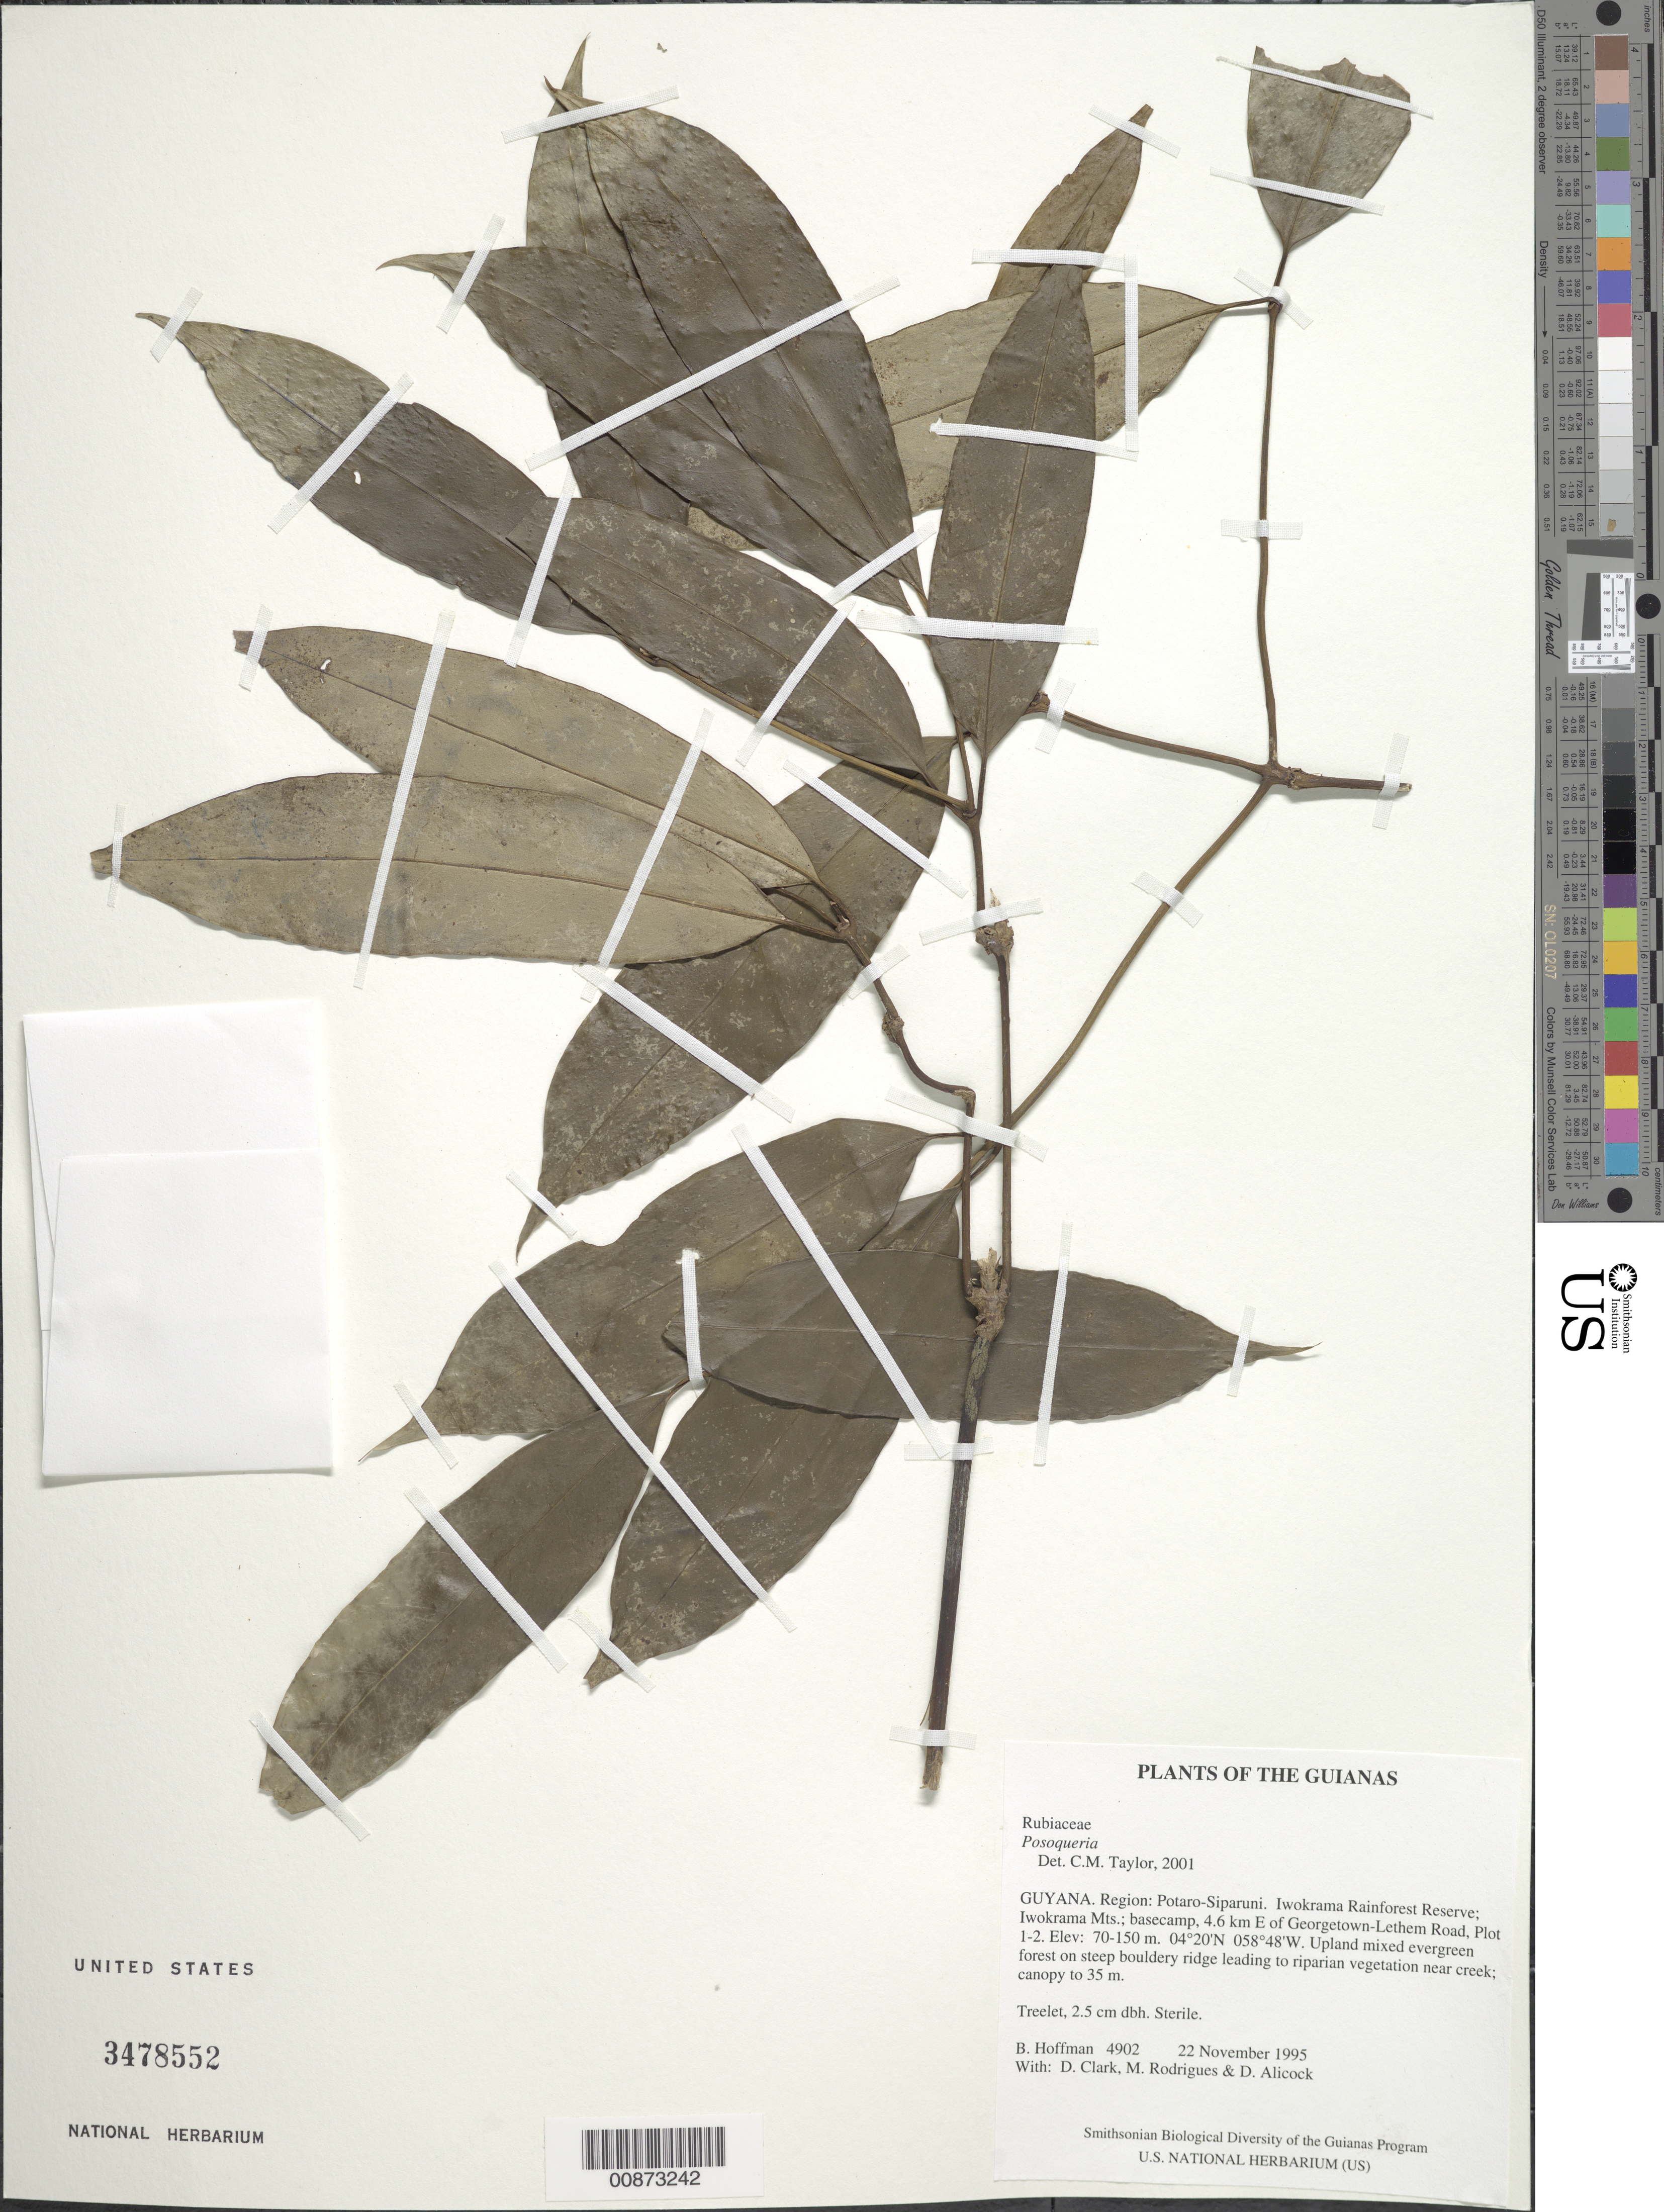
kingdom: Plantae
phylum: Tracheophyta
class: Magnoliopsida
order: Gentianales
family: Rubiaceae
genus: Posoqueria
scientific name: Posoqueria sp.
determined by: Taylor, Charlotte M.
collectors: B. Hoffman, H. D. Clarke, M. Rodrigues & D. Allicock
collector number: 4902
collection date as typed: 22 November 1995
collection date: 1995-11-22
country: Guyana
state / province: Potaro-Siparuni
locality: Iwokrama Rainforest Reserve; Iwokrama Mts.; basecamp at end of 4.6 km cut line E of Georgetown-Lethem Road, Iwokrama Plot 1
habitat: Upland mixed evergreen forest on steep bouldery ridge leading to riparian vegetation near creek; canopy to 35 m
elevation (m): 70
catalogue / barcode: US 3478552